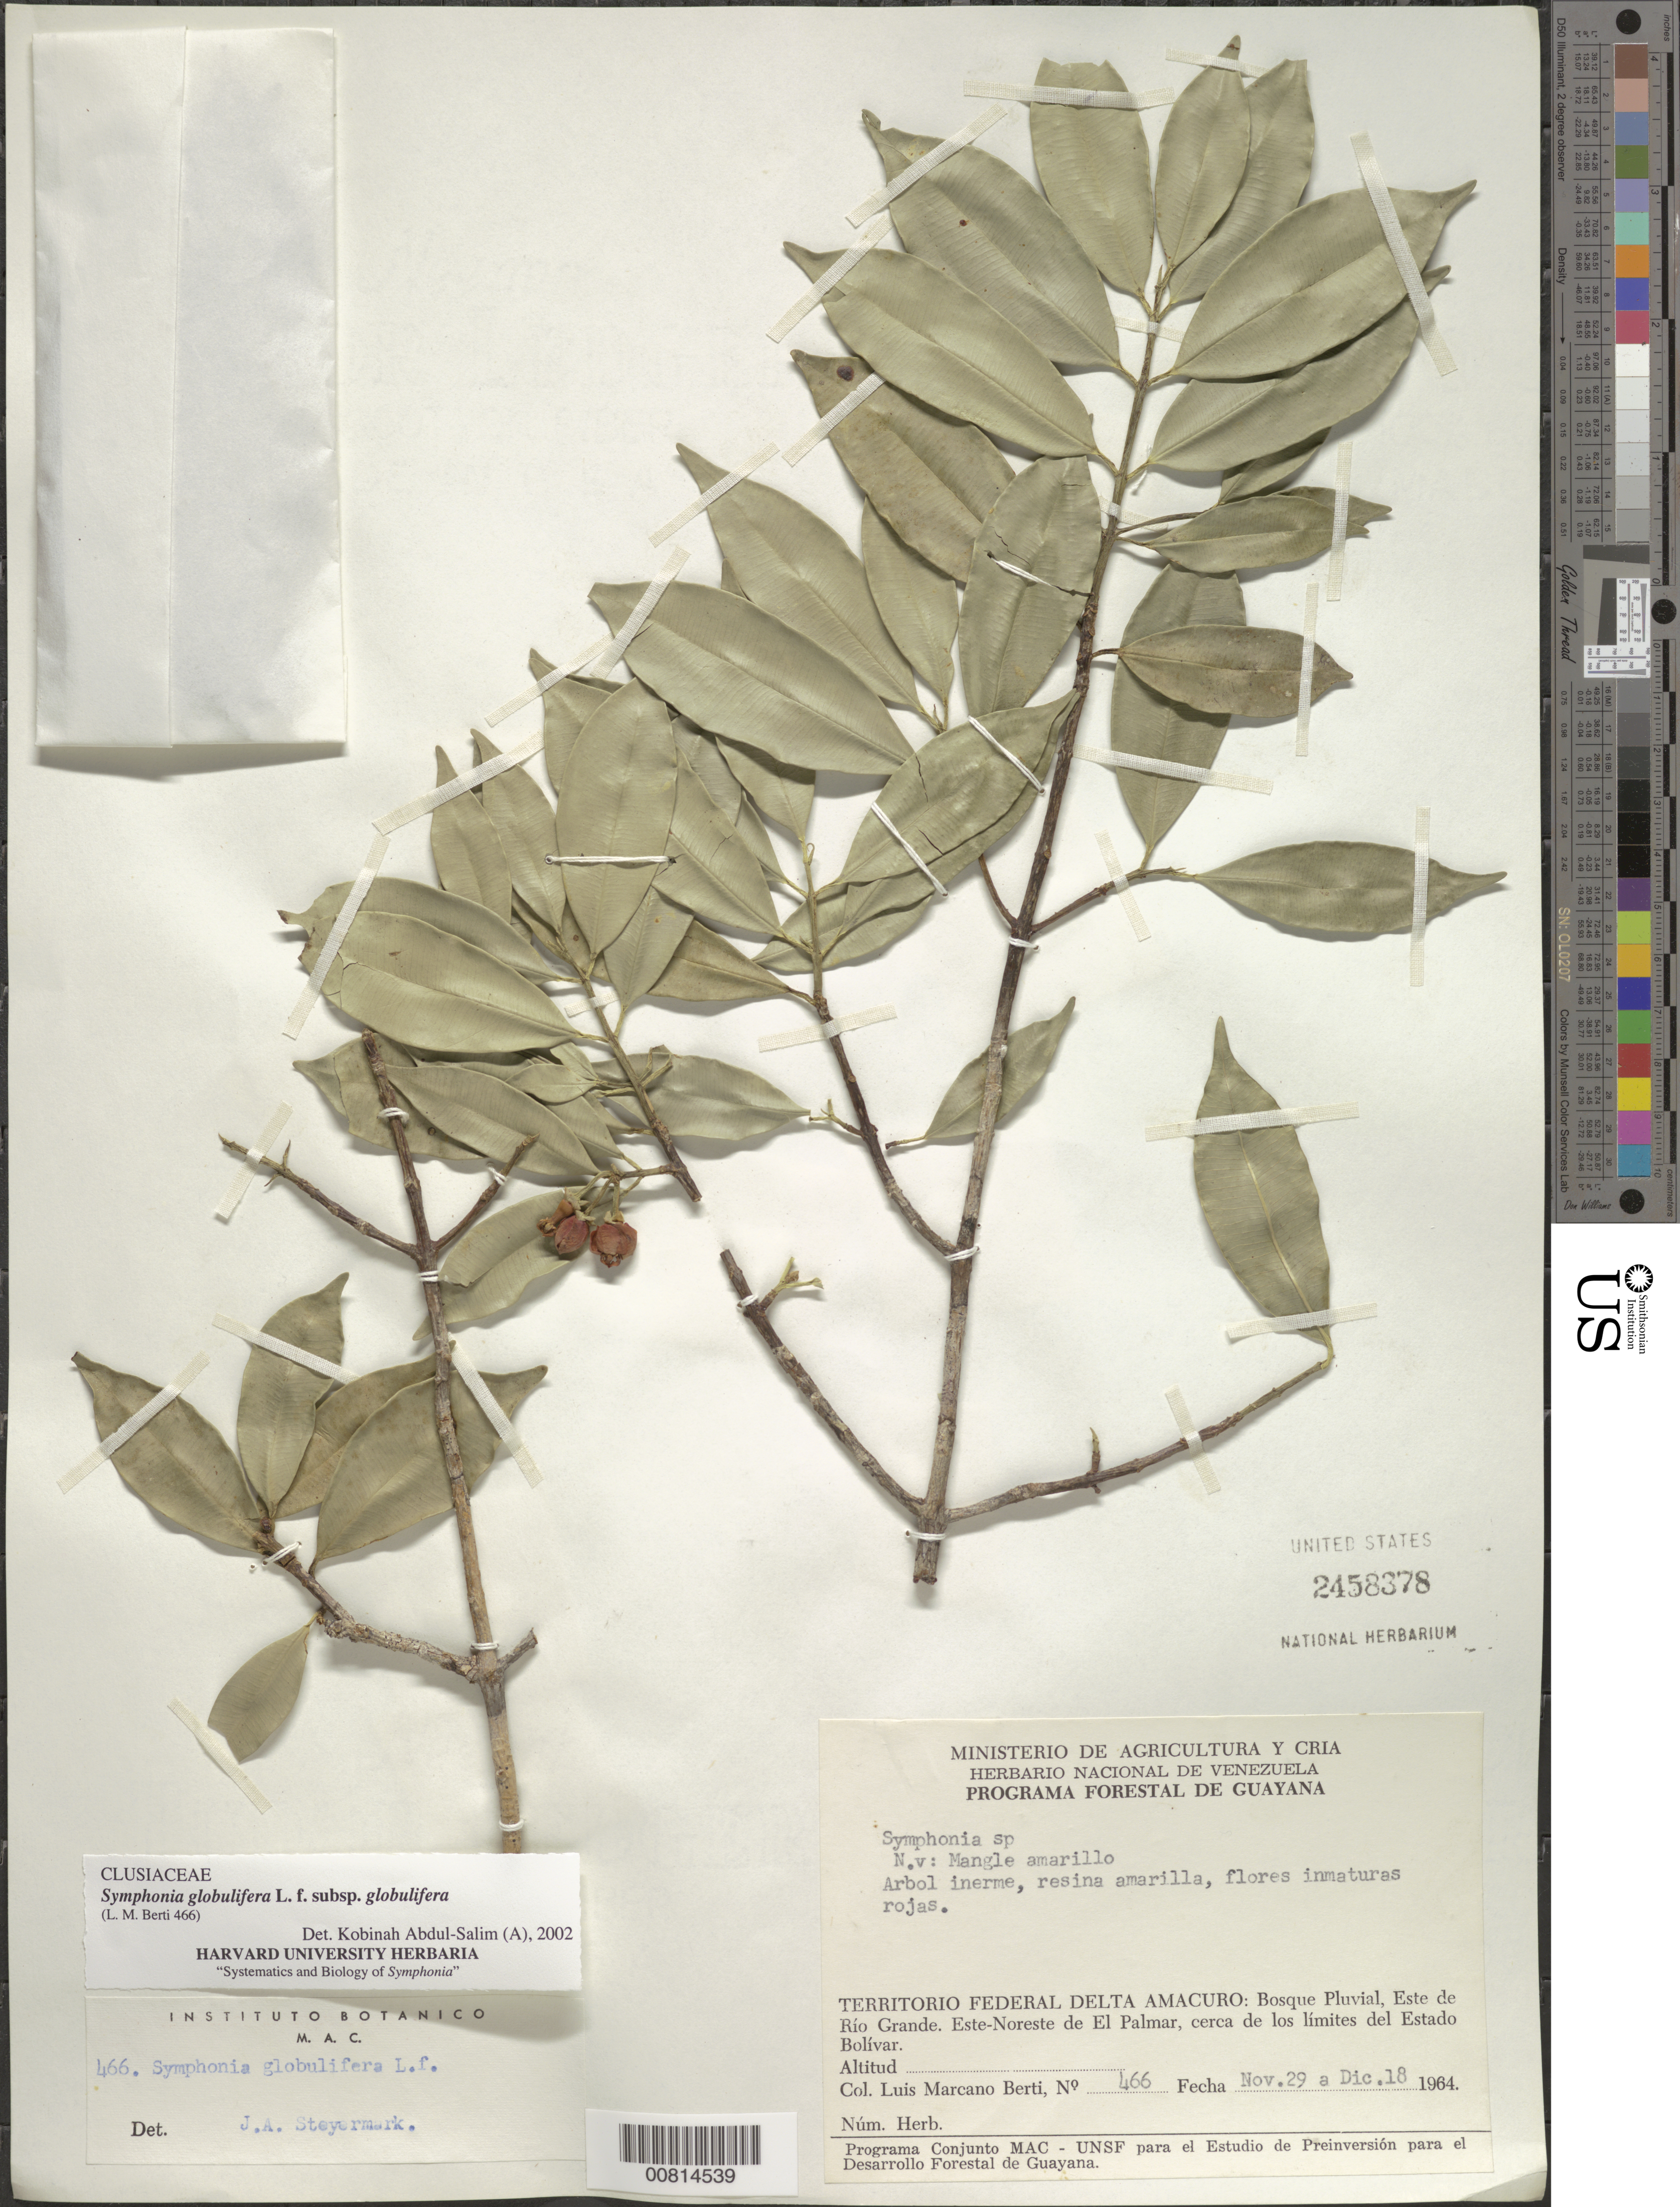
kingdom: Plantae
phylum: Tracheophyta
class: Magnoliopsida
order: Malpighiales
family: Clusiaceae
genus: Symphonia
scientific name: Symphonia globulifera subsp. globulifera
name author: L. f.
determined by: Abdul-Salim, K.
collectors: L. Marcano-Berti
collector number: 466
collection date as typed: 29-Nov-64 to 18-Dec-64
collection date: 1964-11-29/1964-12-18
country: Venezuela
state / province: Delta Amacuro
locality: Este de Río Grande, ENE de El Palmar, cerca de los limites del Estado Bolívar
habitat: Bosque pluvial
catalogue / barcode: US 2458378